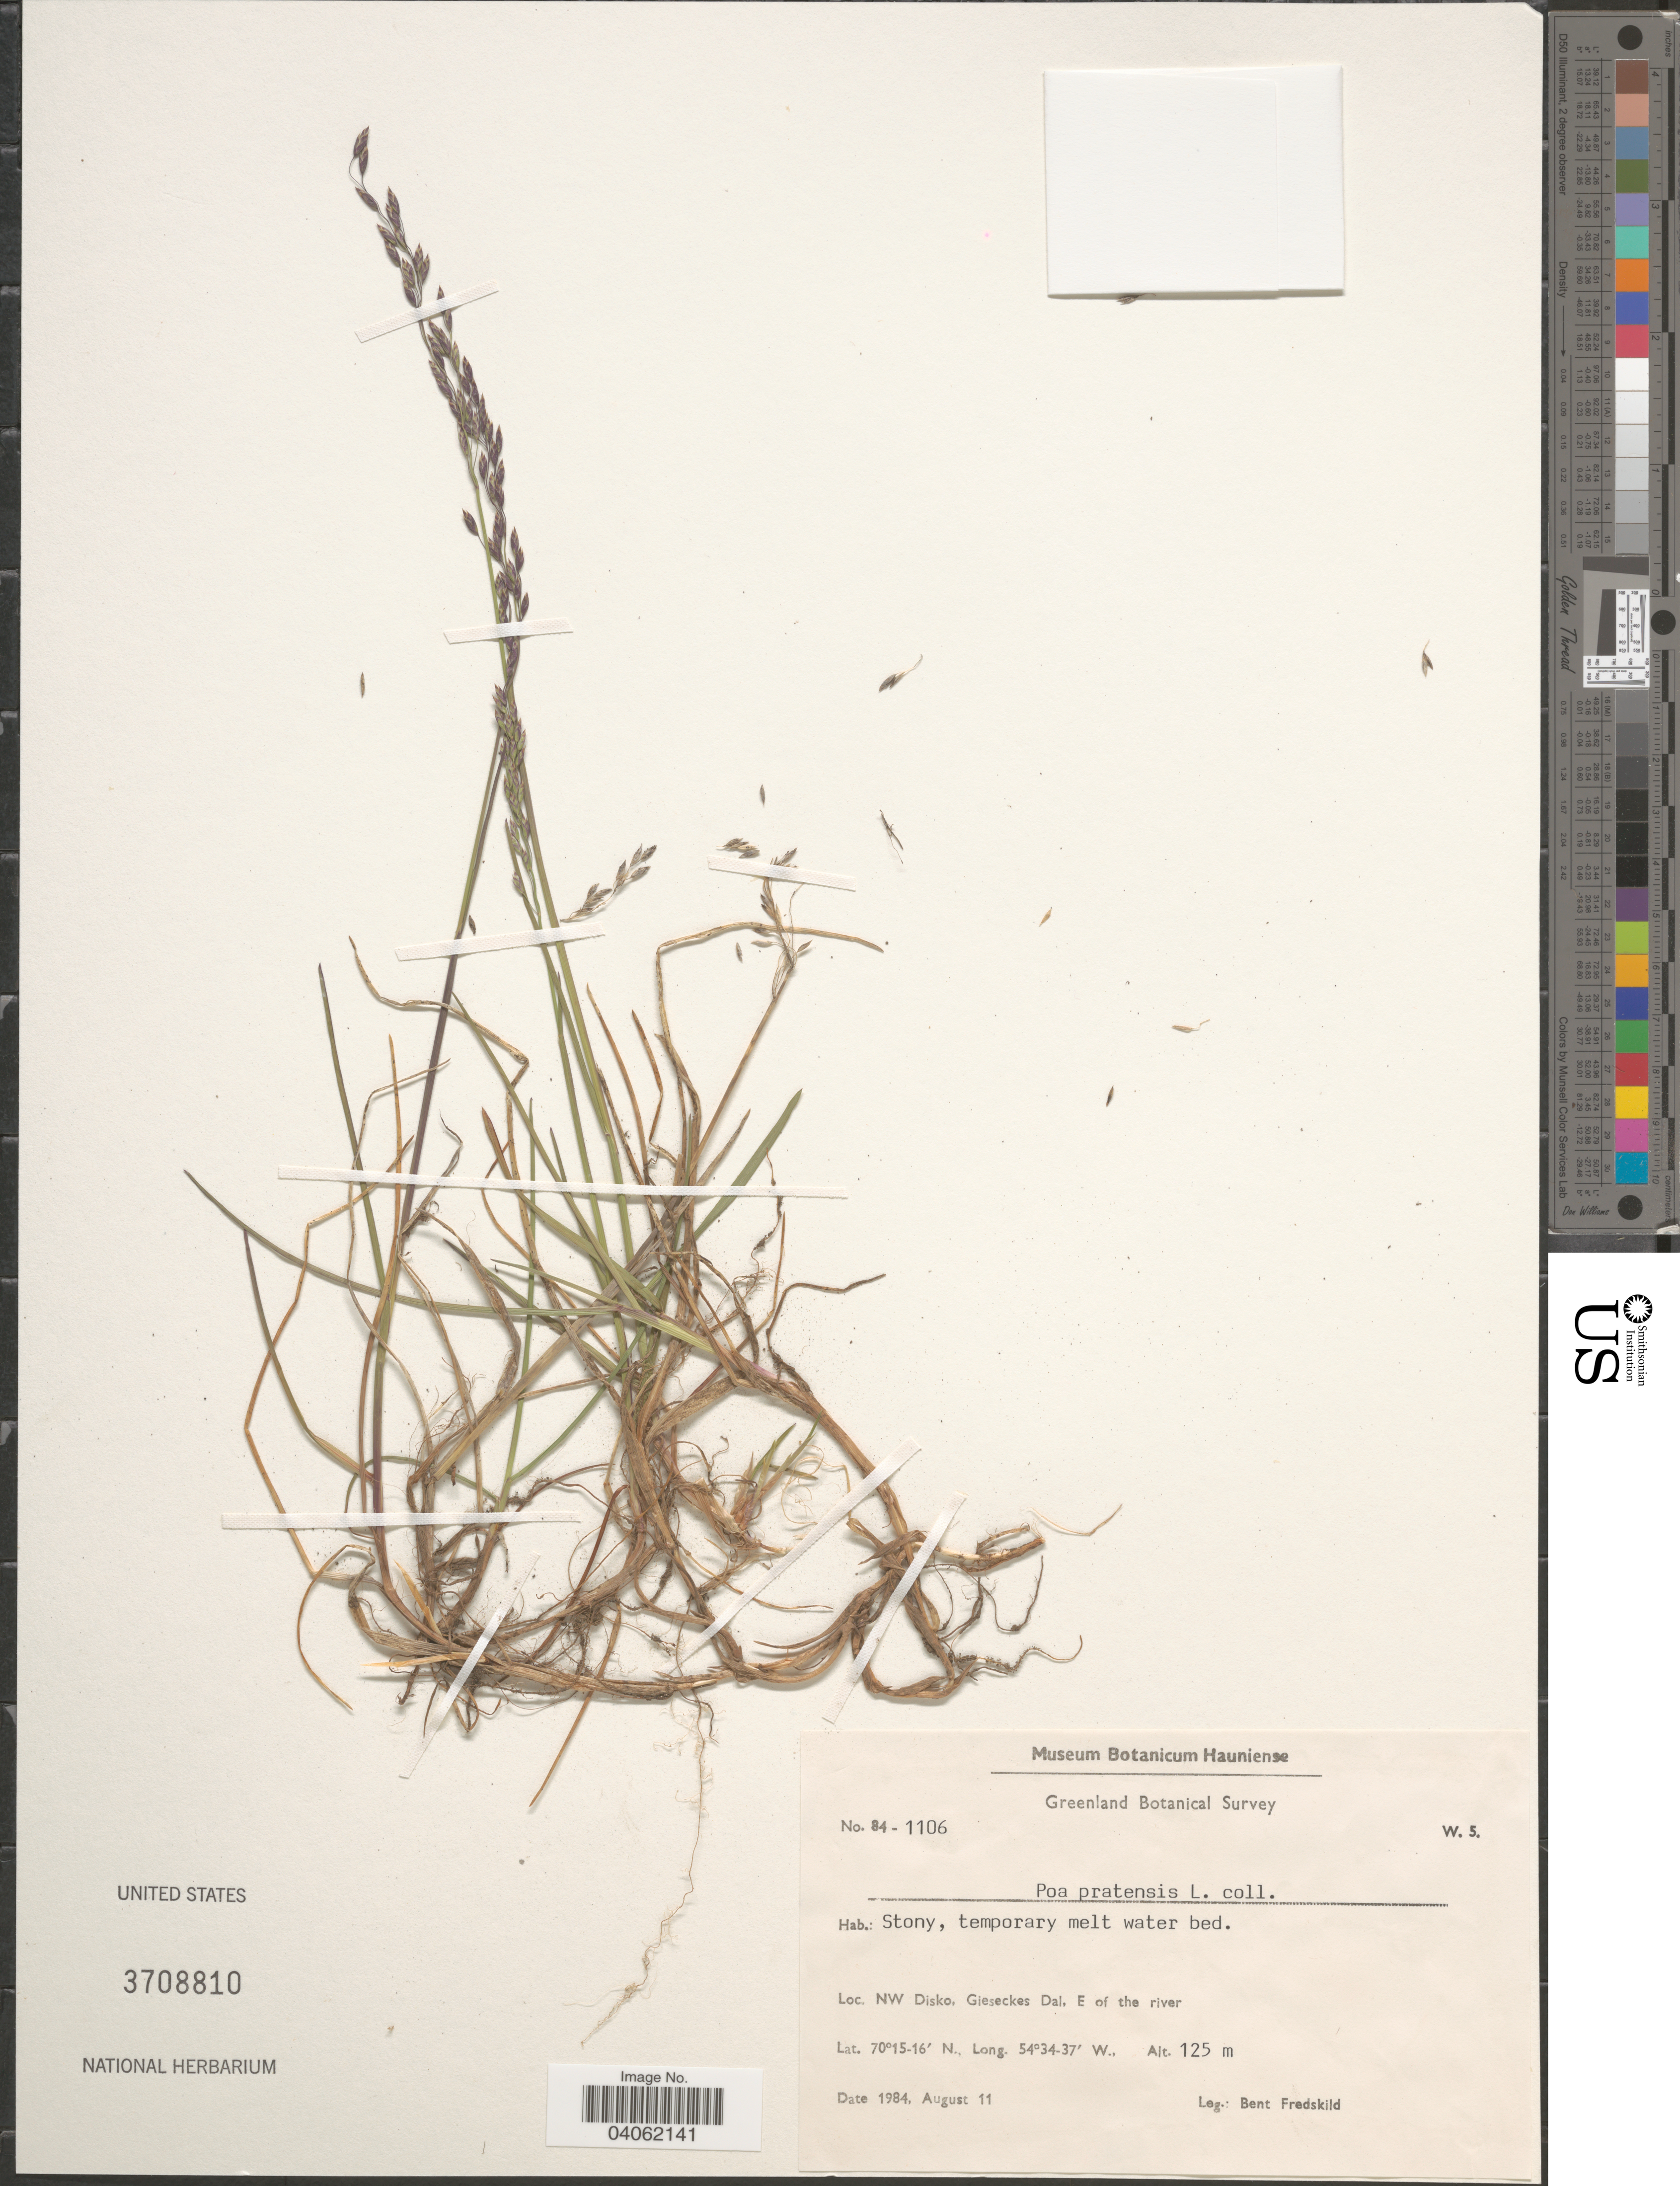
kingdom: Plantae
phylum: Tracheophyta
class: Liliopsida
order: Poales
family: Poaceae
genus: Poa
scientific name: Poa pratensis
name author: L.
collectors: B. Fredskild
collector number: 84-1106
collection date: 1984-08-11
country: Greenland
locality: NW Disko, Gieseckes Dal, E of the river.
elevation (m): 125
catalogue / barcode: US 3708810